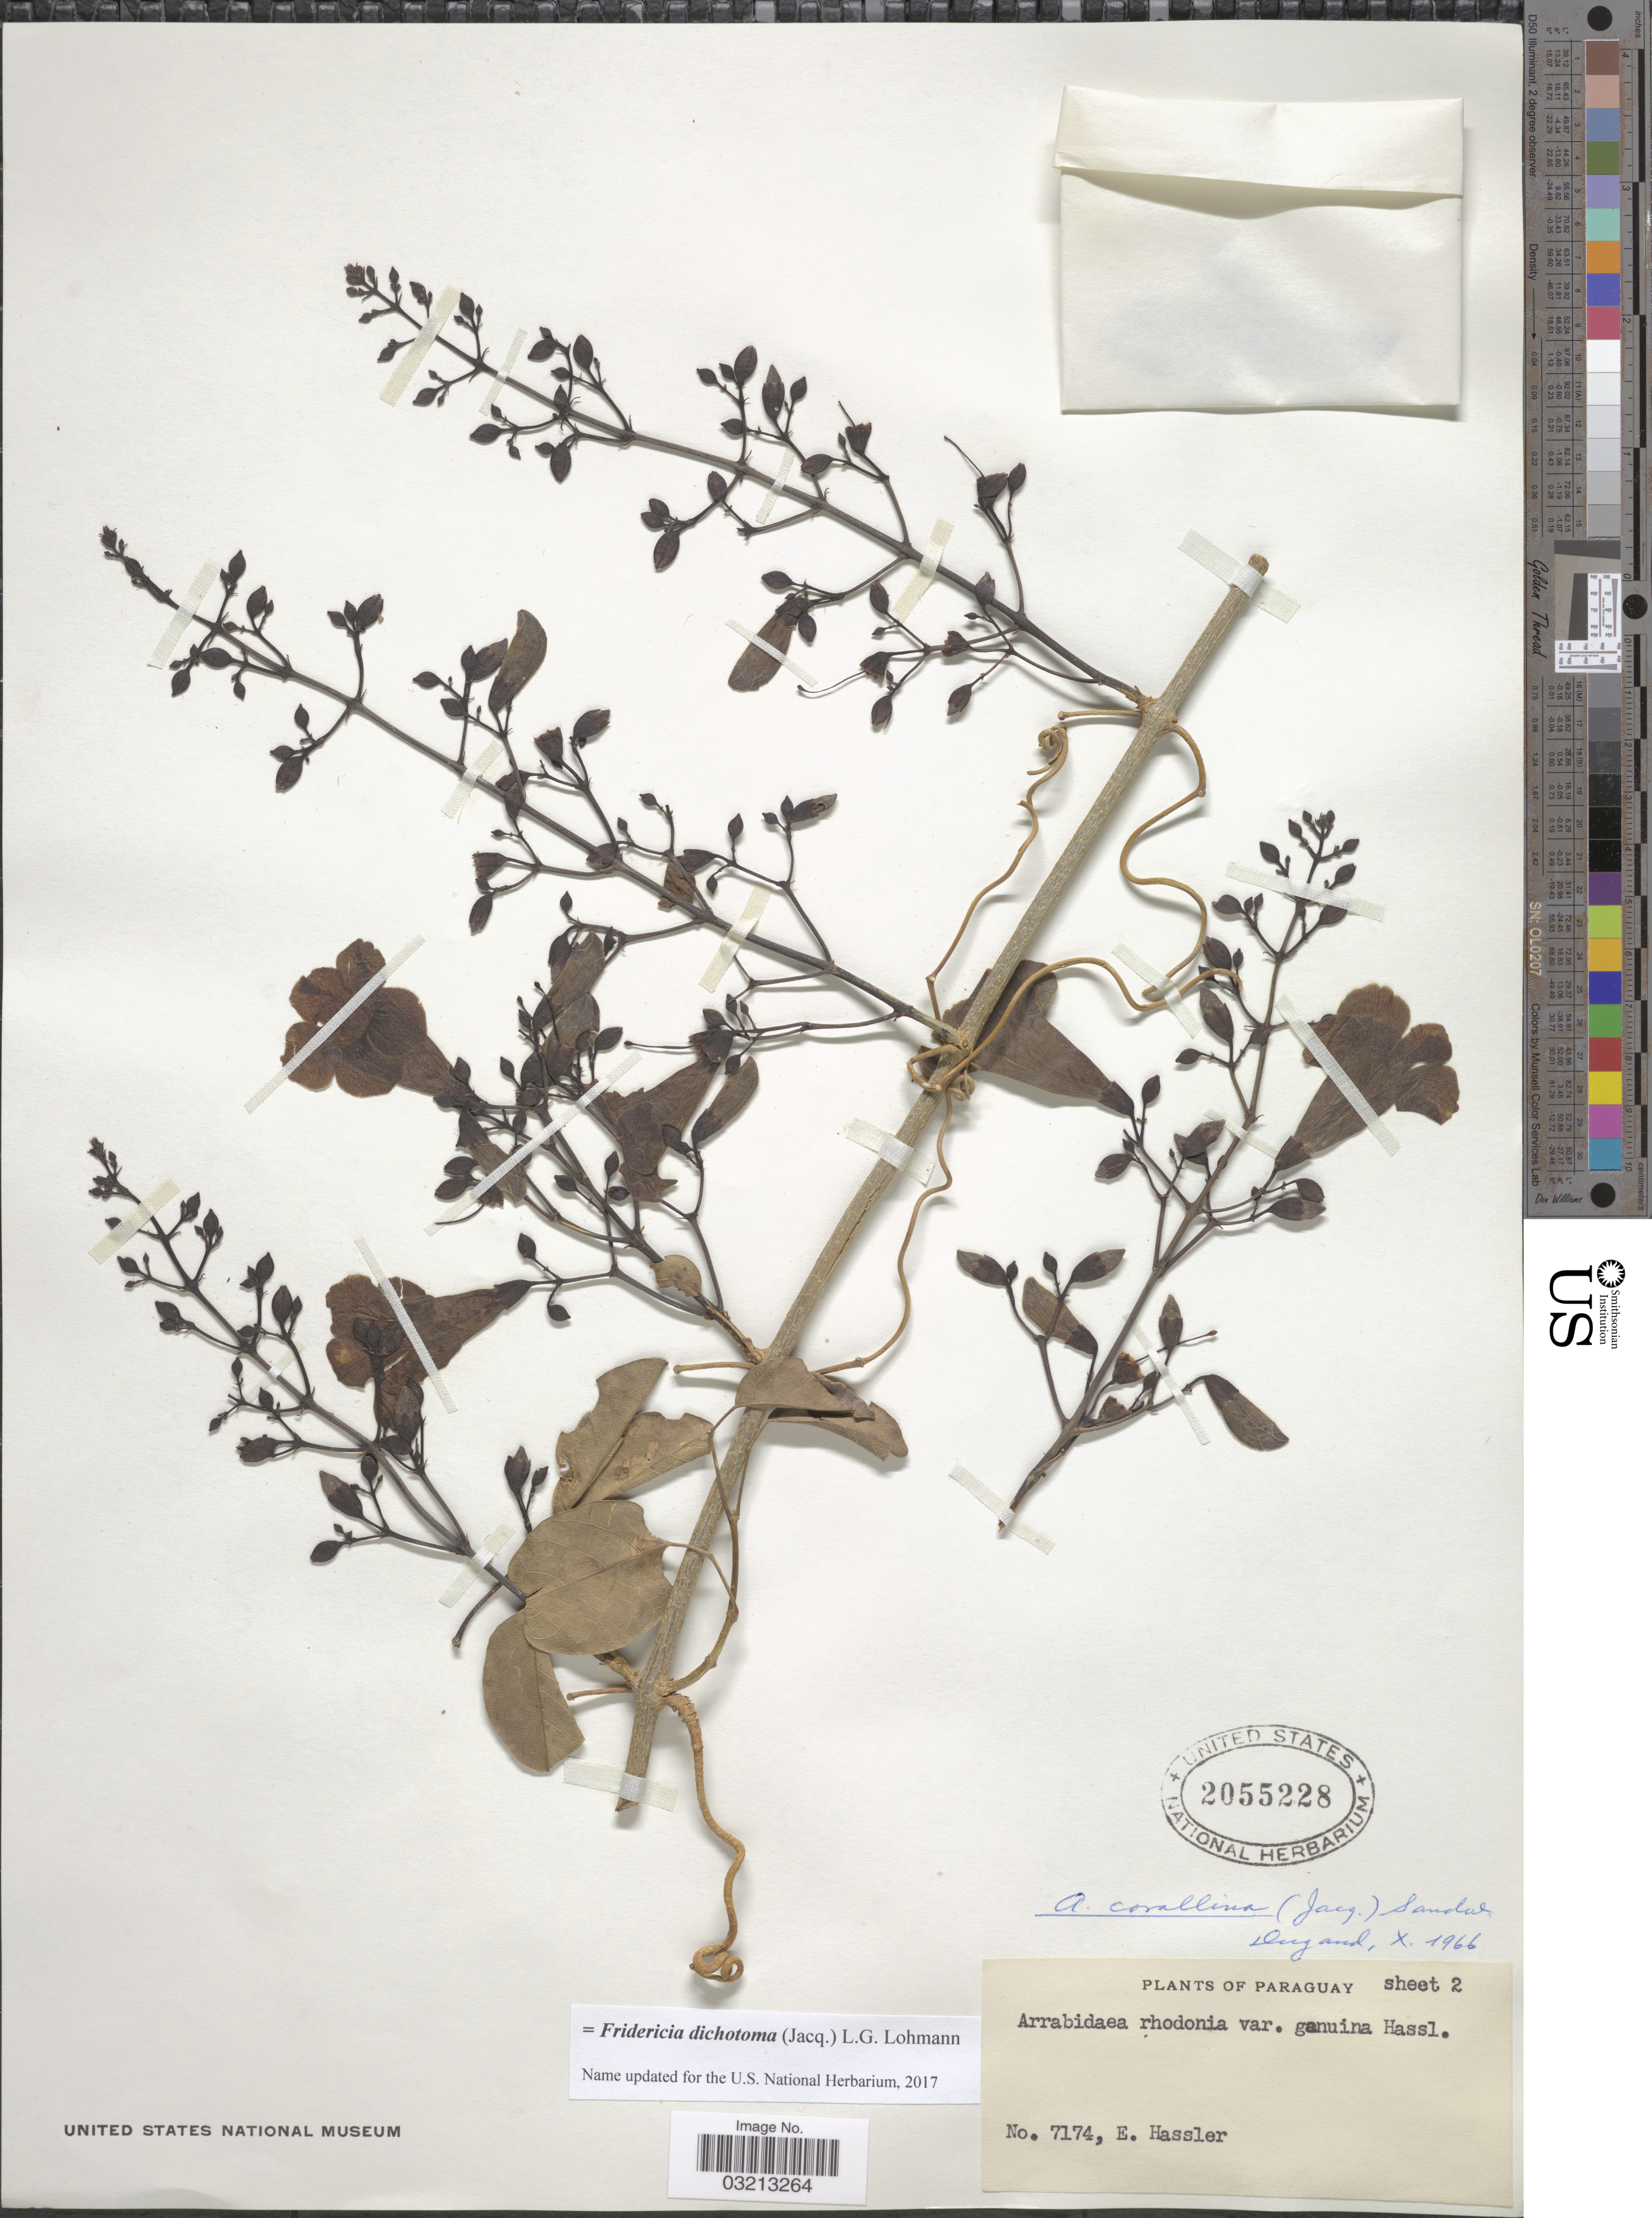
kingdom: Plantae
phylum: Tracheophyta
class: Magnoliopsida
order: Lamiales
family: Bignoniaceae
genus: Fridericia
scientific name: Fridericia dichotoma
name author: (Jacq.) L.G. Lohmann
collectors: E. Hassler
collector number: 7174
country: Paraguay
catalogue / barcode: US 2055228